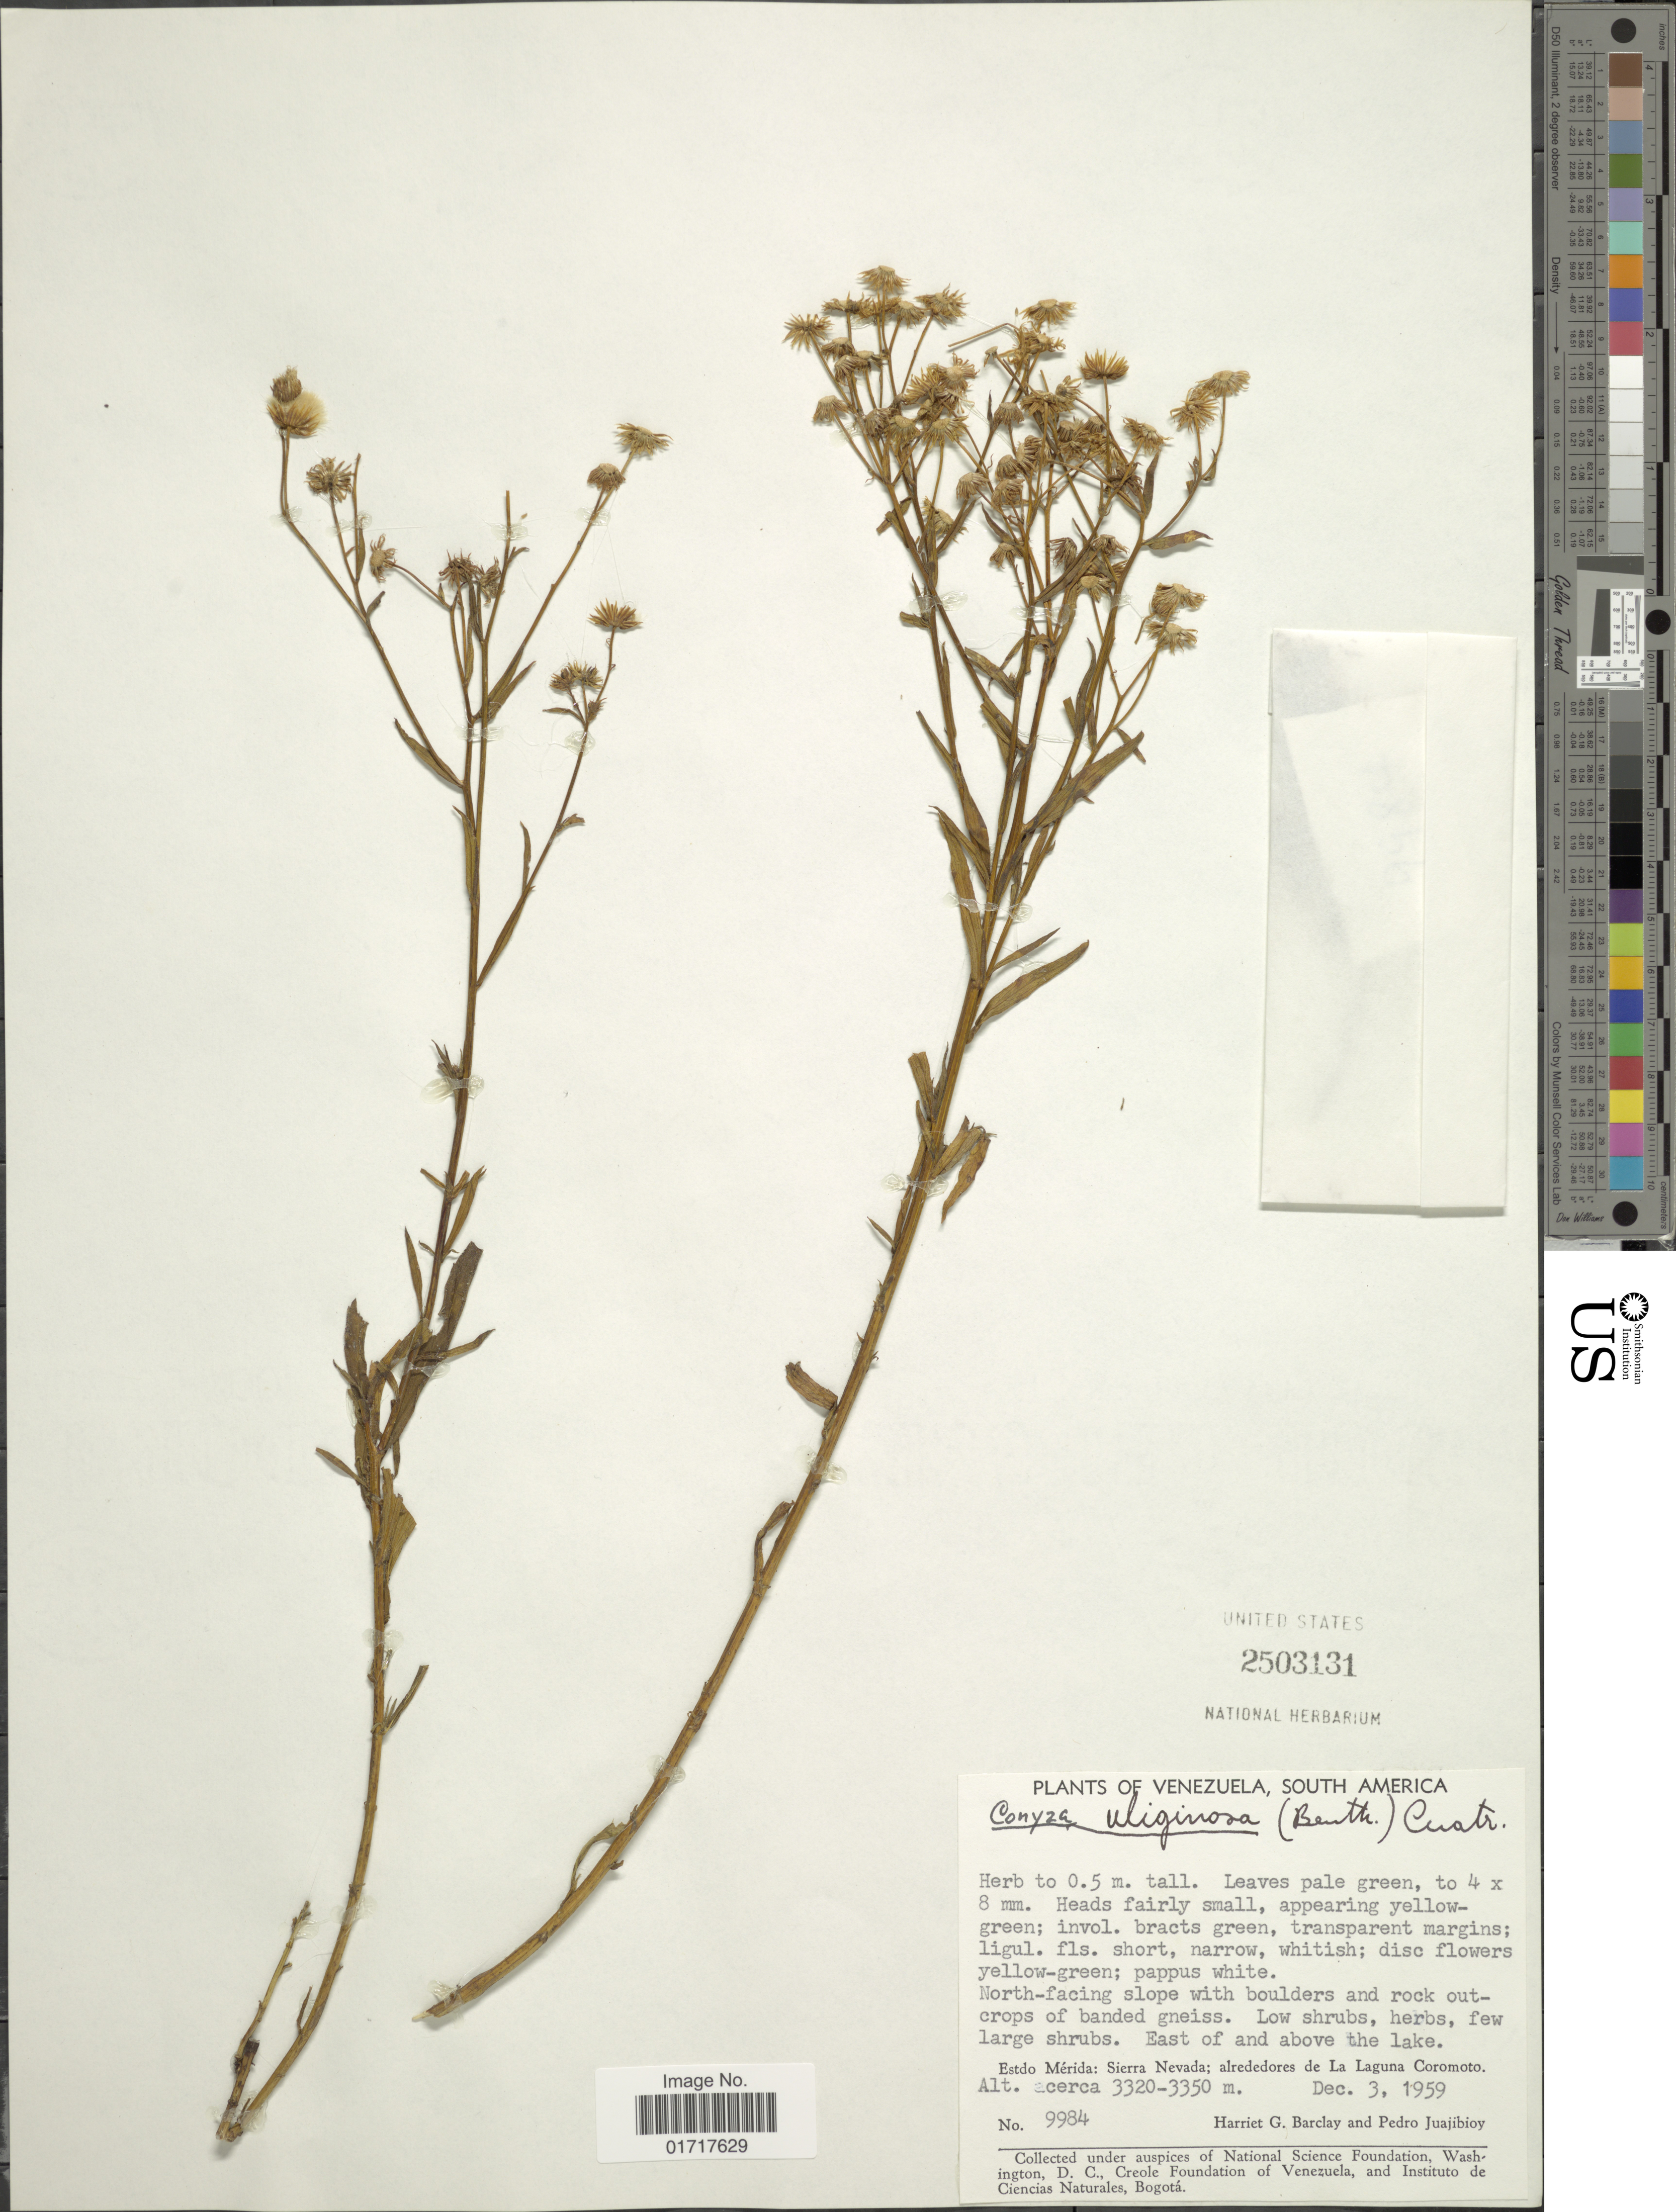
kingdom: Plantae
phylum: Tracheophyta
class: Magnoliopsida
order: Asterales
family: Asteraceae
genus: Conyza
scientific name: Conyza uliginosa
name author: (Benth.) Cuatrec.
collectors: H. G. Barclay & P. Juajibioy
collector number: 9984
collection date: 1959-12-03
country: Venezuela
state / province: Mérida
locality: Estdo Merida: Sierra Nevada; alrededores de La Laguna Coromoto. East of and above the lake.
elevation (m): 3320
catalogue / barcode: US 2503131